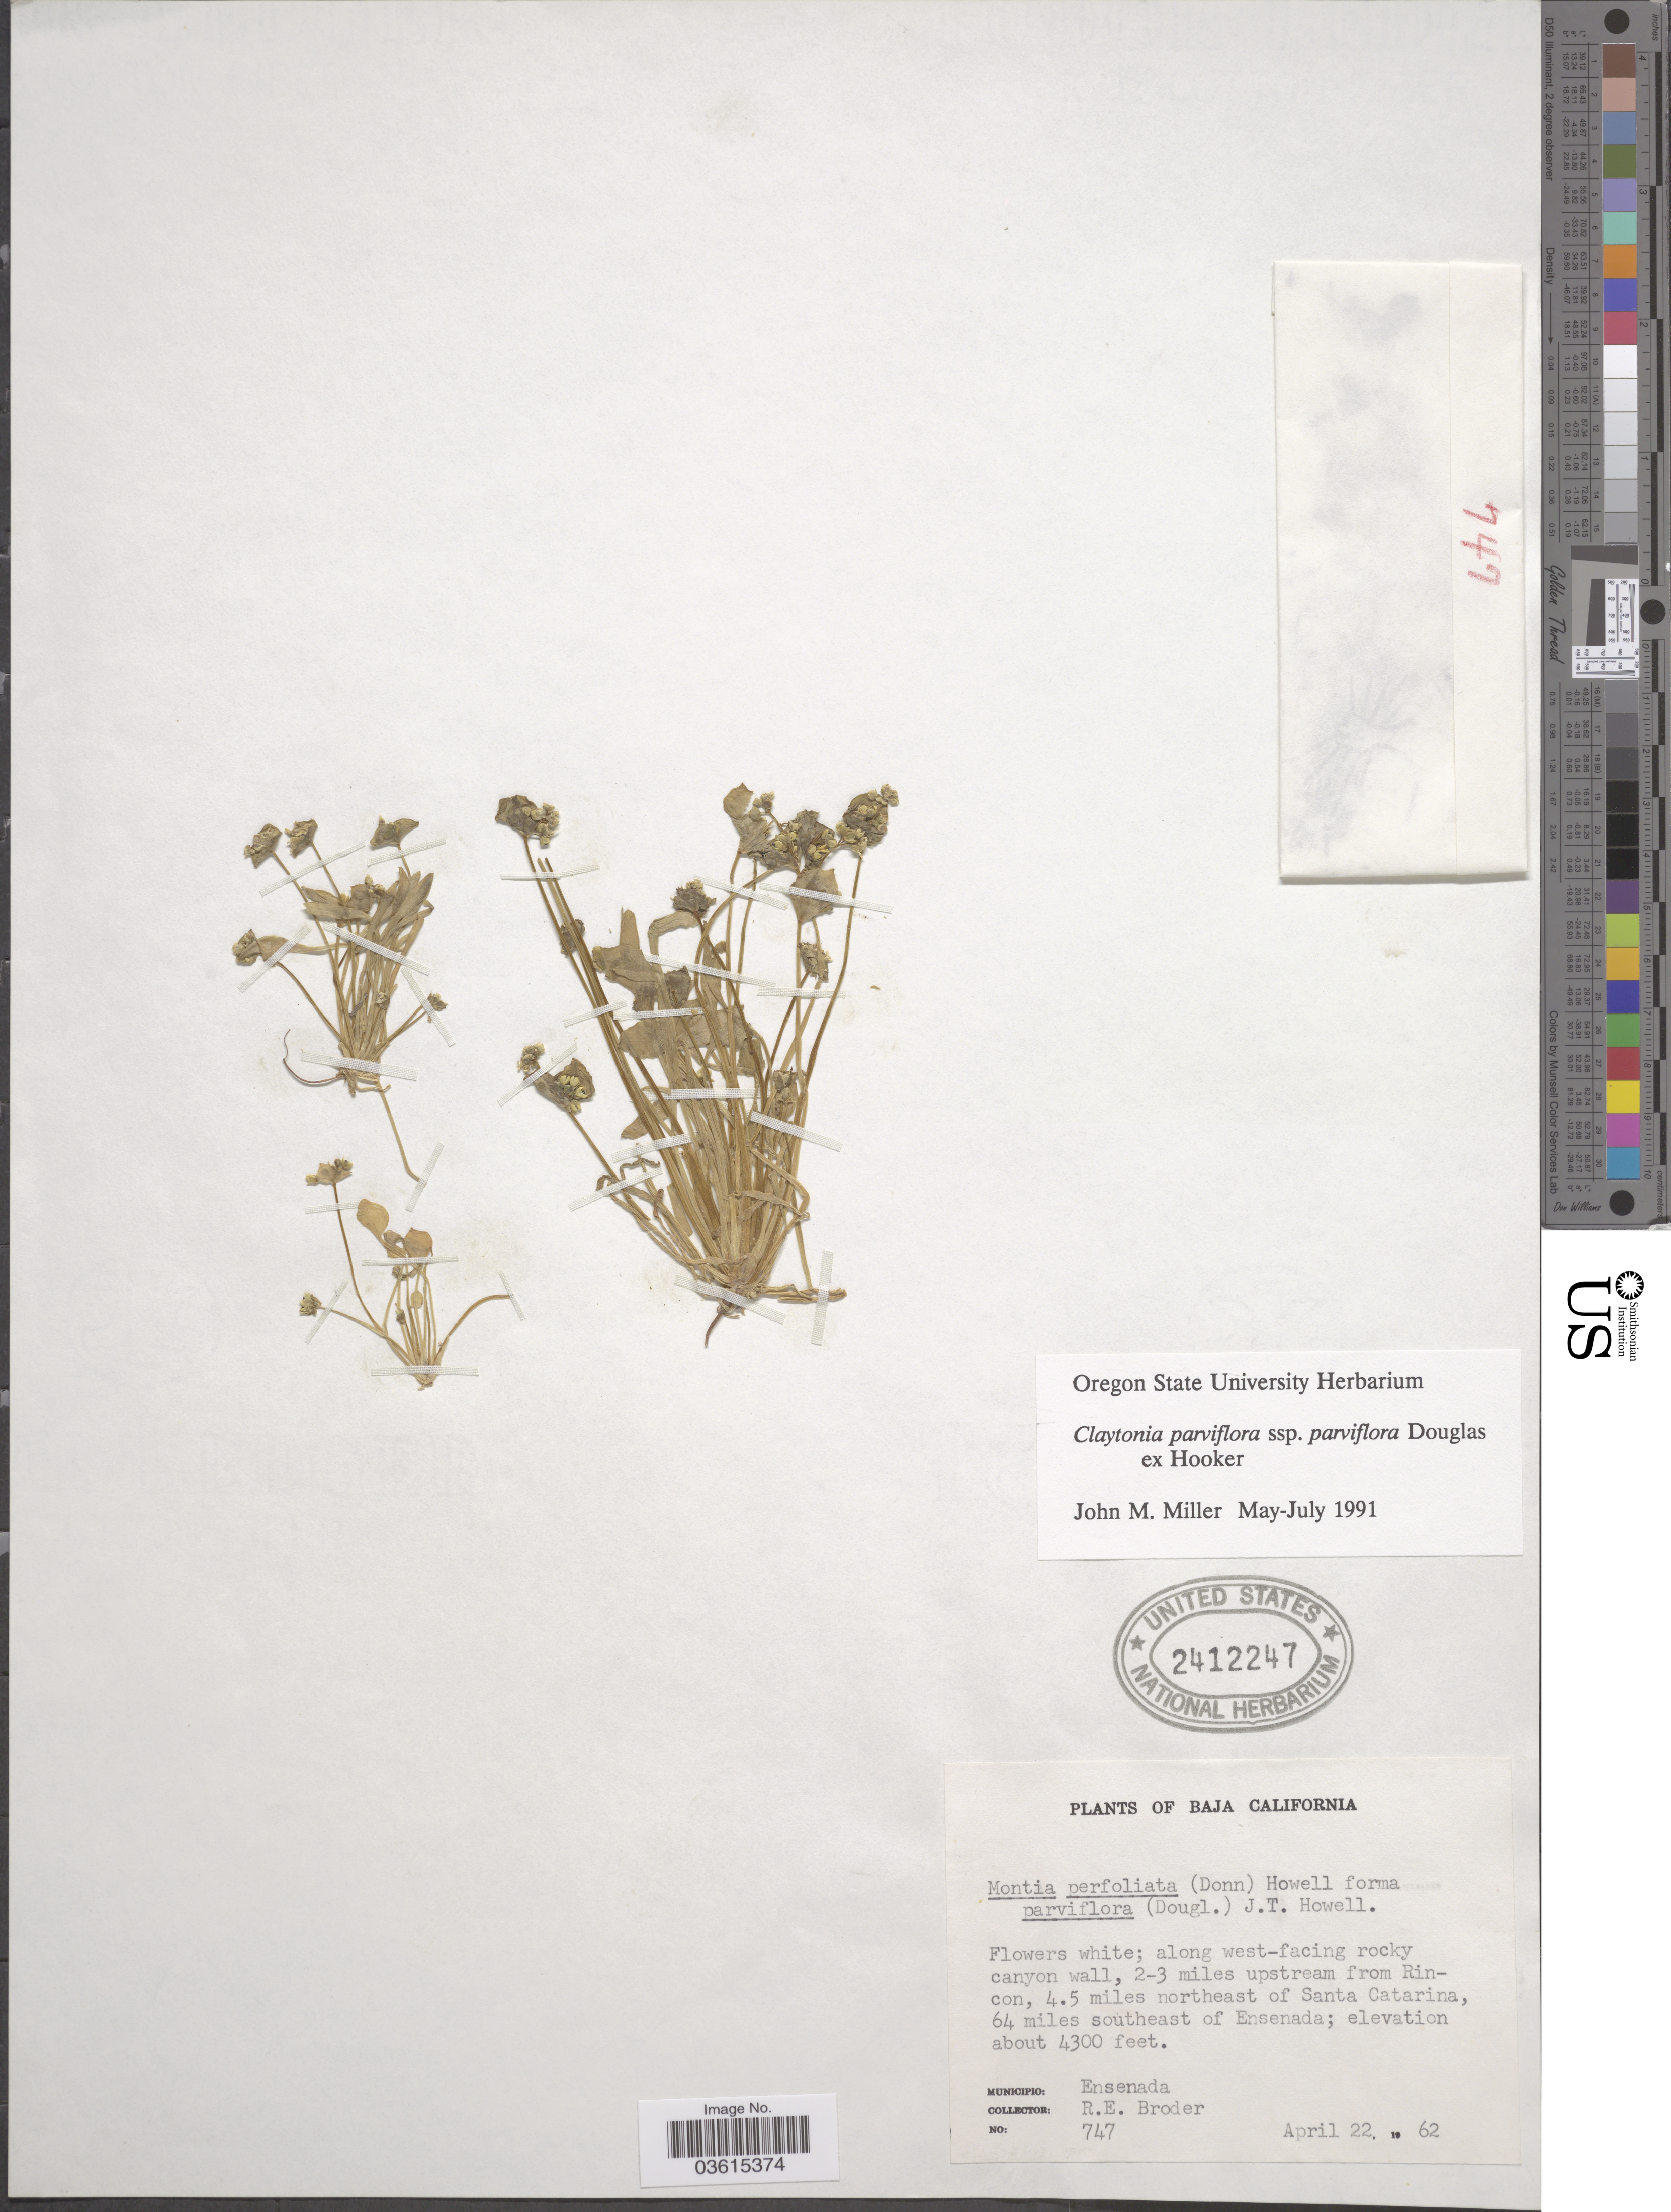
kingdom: Plantae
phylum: Tracheophyta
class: Magnoliopsida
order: Caryophyllales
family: Montiaceae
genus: Claytonia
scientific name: Claytonia parviflora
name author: Douglas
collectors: R. Broder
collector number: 747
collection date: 1962-04-22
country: Mexico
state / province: Baja California Norte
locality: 2-3 miles upstream from Rincon, 4.5 miles northeast of Santa Catarina, 64 miles southeast of Ensenada. Municipio: Ensenada.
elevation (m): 1311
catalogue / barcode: US 2412247